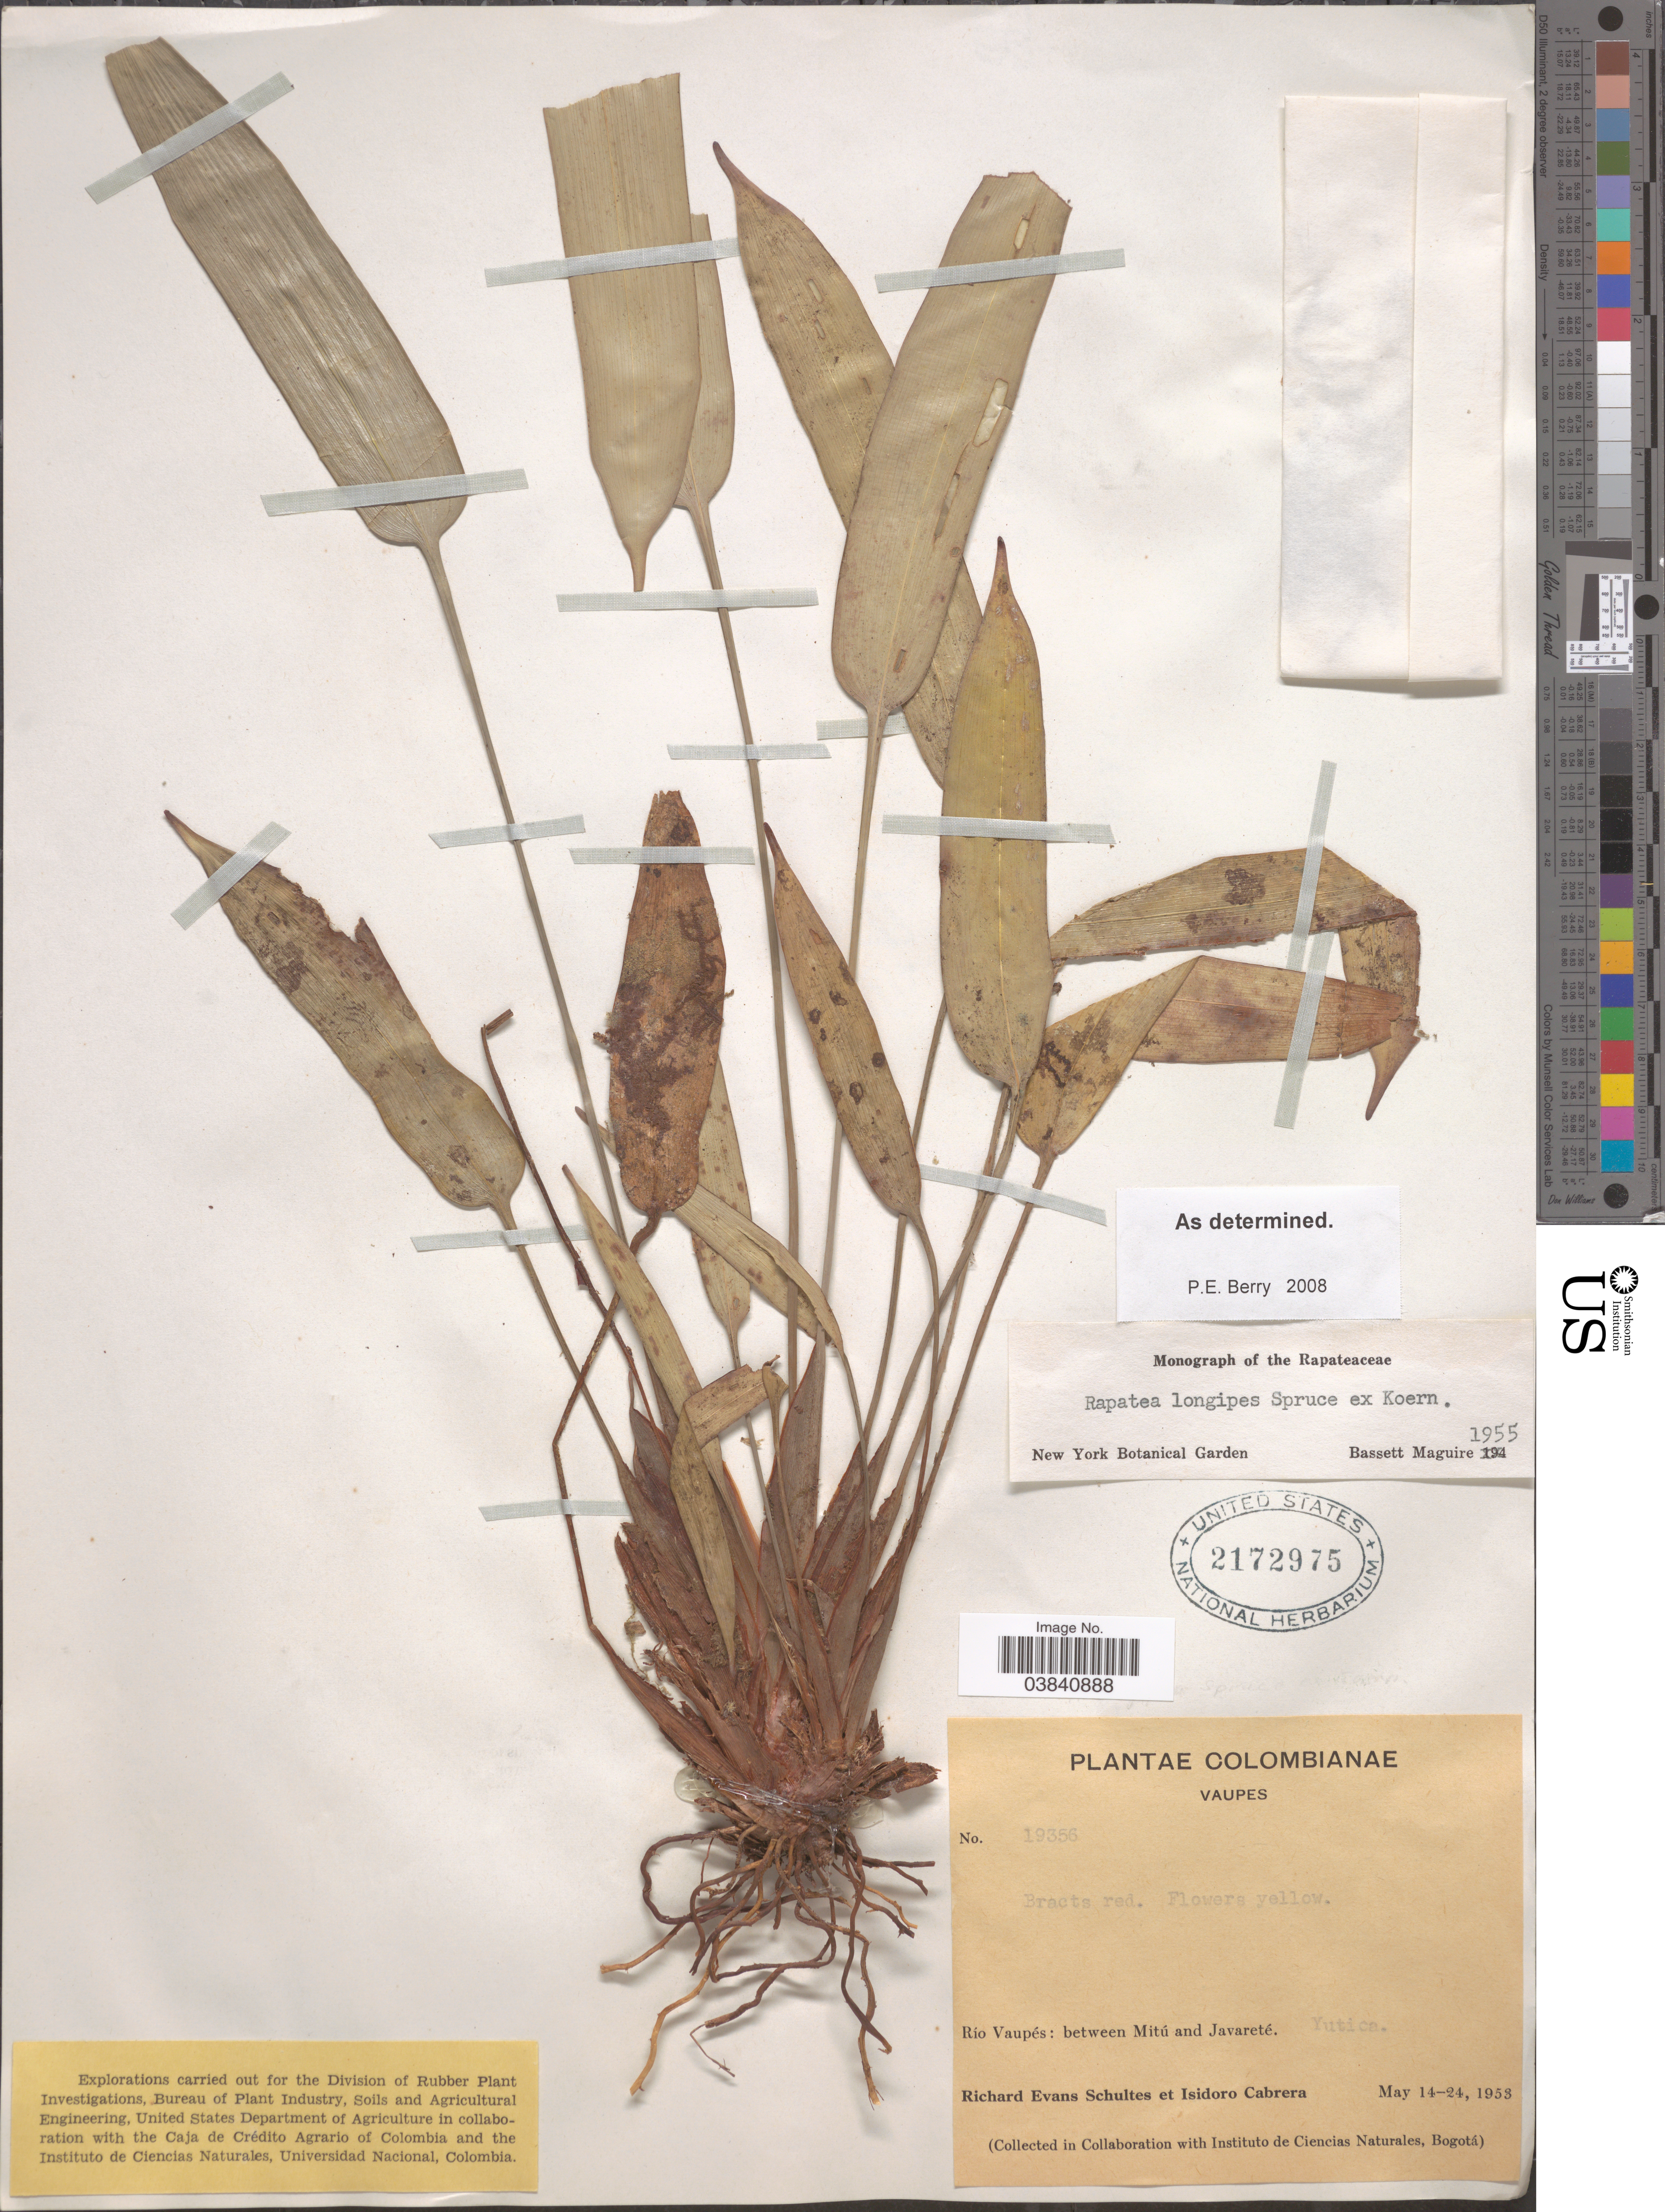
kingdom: Plantae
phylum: Tracheophyta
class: Liliopsida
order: Poales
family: Rapateaceae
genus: Rapatea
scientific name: Rapatea longipes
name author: Spruce ex Körn.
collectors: R. E. Schultes & I. Cabrera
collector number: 19356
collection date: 1953-05-14/1953-05-24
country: Colombia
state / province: Vaupés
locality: Río Vaupés: between Mitú and Javareté. Yutica.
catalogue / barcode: US 2172975